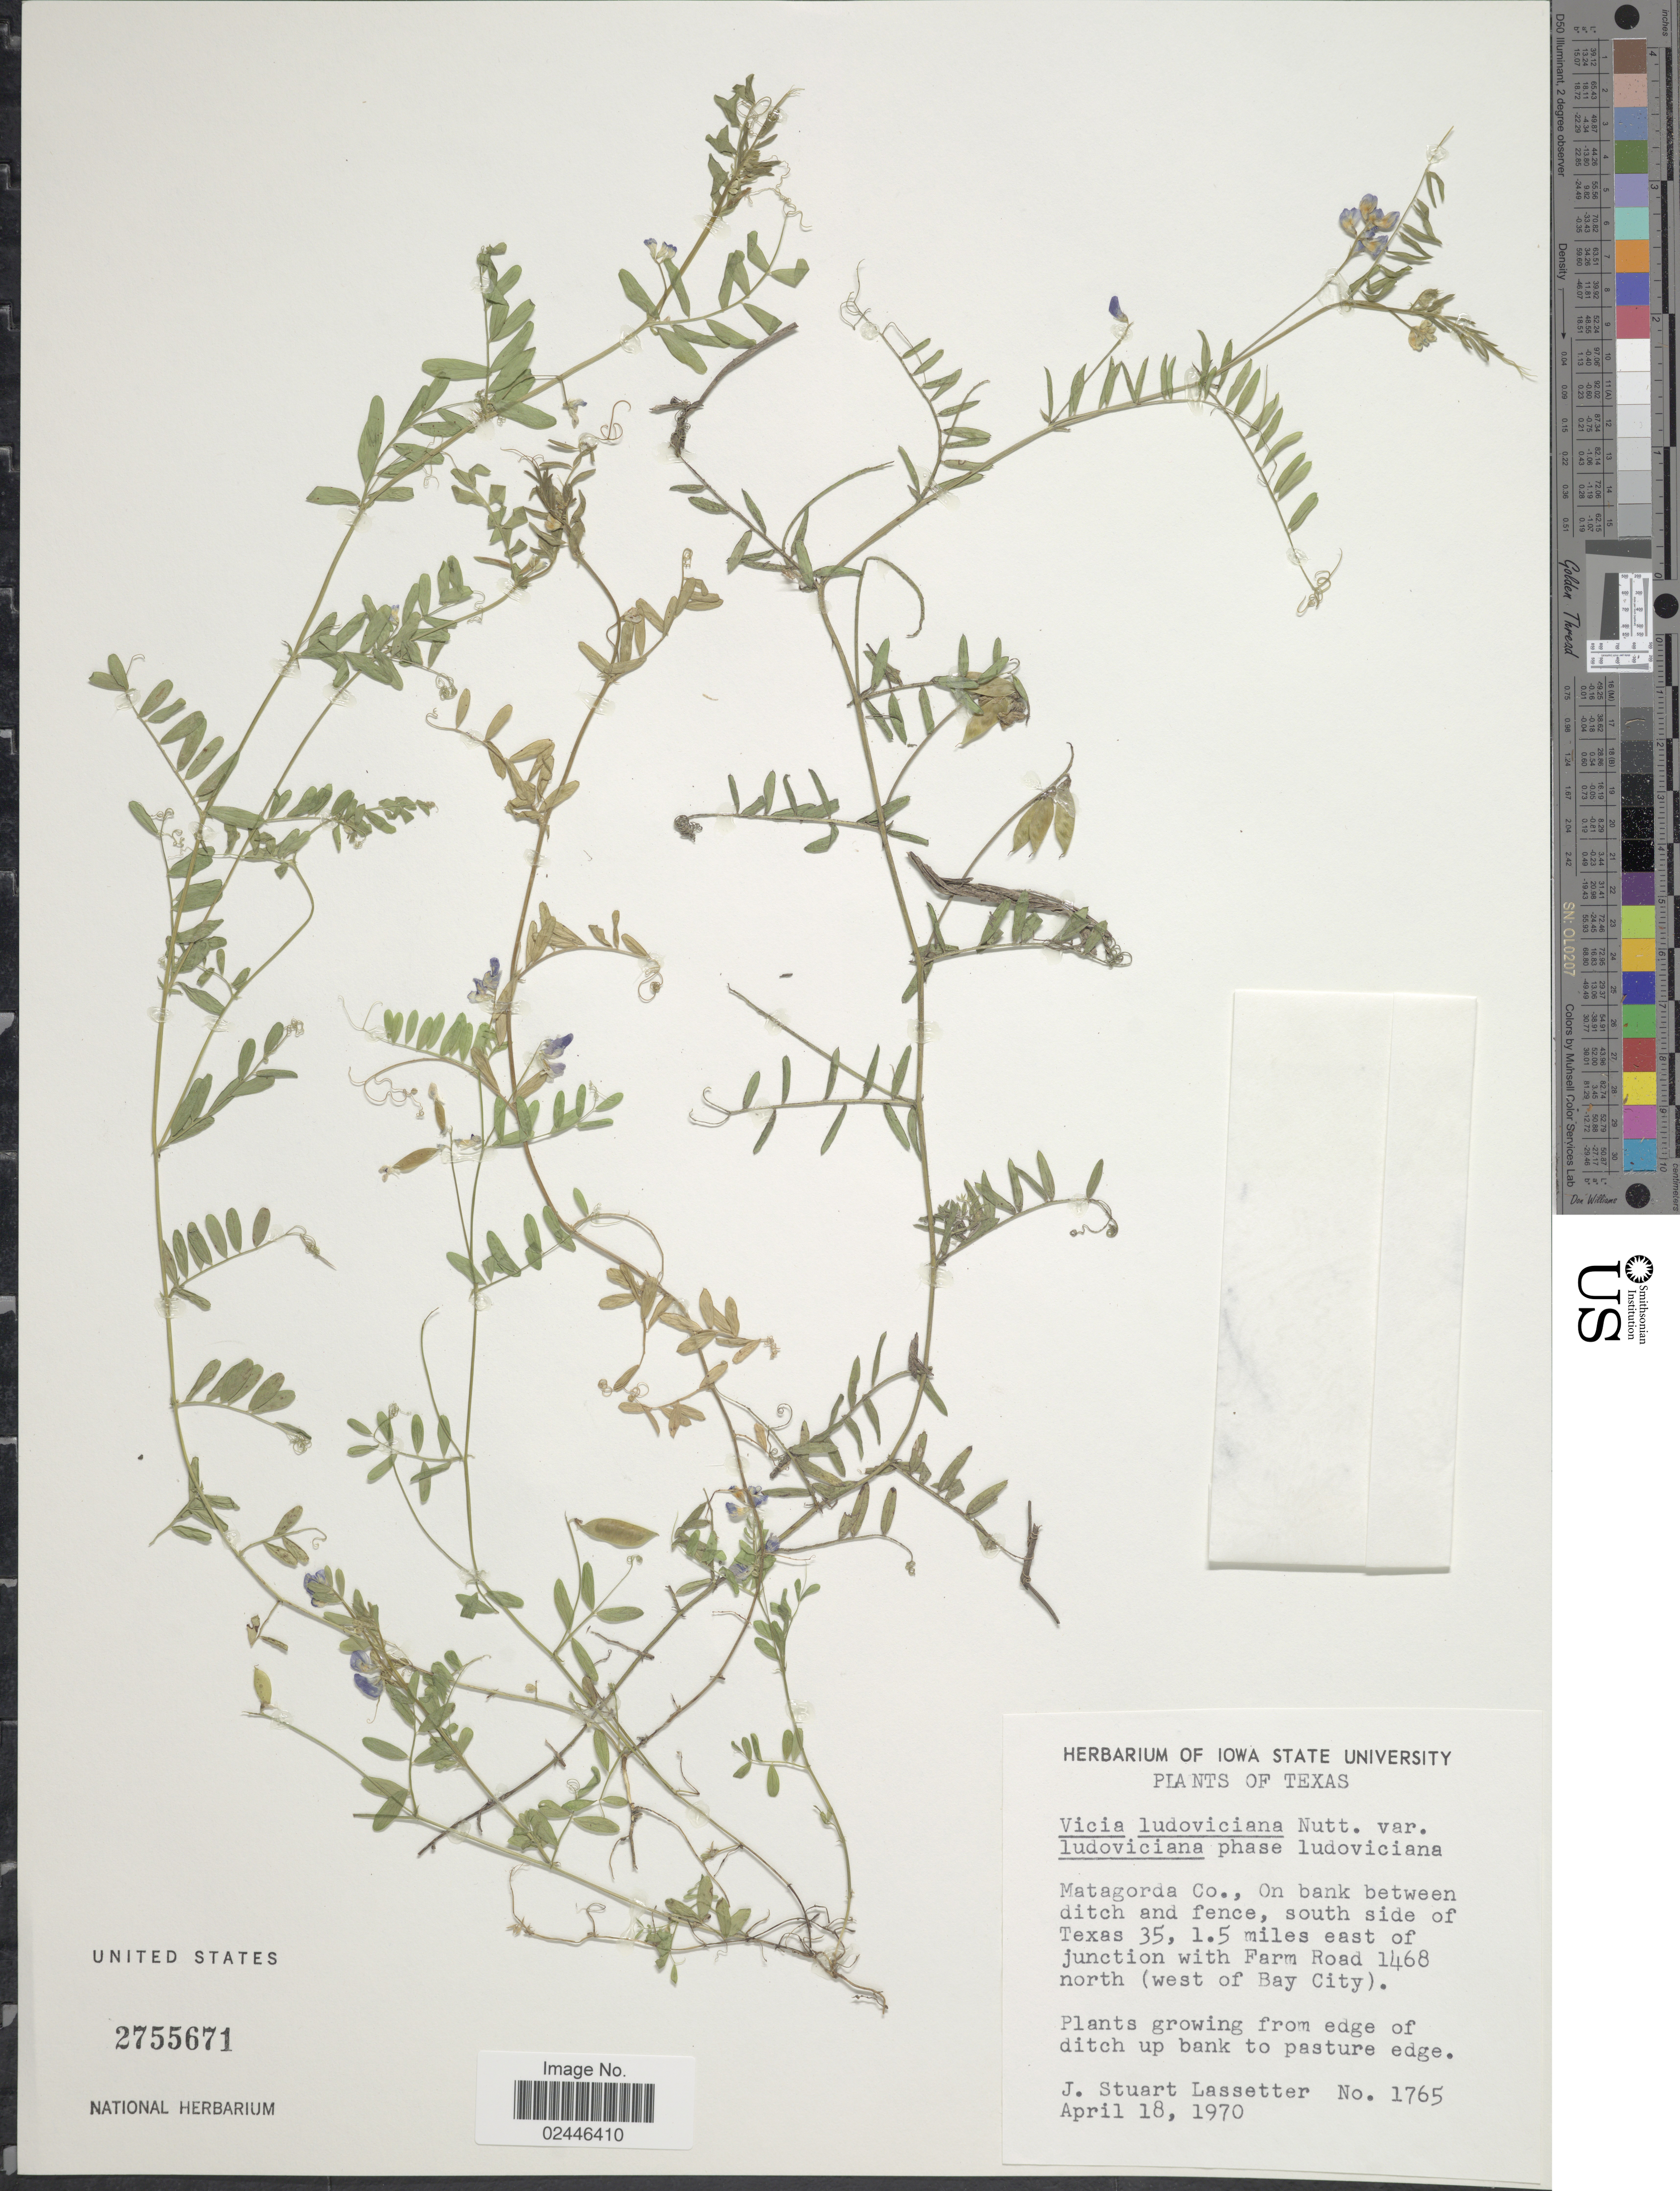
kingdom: Plantae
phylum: Tracheophyta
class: Magnoliopsida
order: Fabales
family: Fabaceae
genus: Vicia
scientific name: Vicia ludoviciana var. ludoviciana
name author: Nutt. ex Torr. & A. Gray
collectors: J. Lassetter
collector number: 1765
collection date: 1970-04-18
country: United States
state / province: Texas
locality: Matagorda Co., south side of Texas 35, 1.5 miles east of junction with Farm Road 1468 north (west of Bay City)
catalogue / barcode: US 2755671